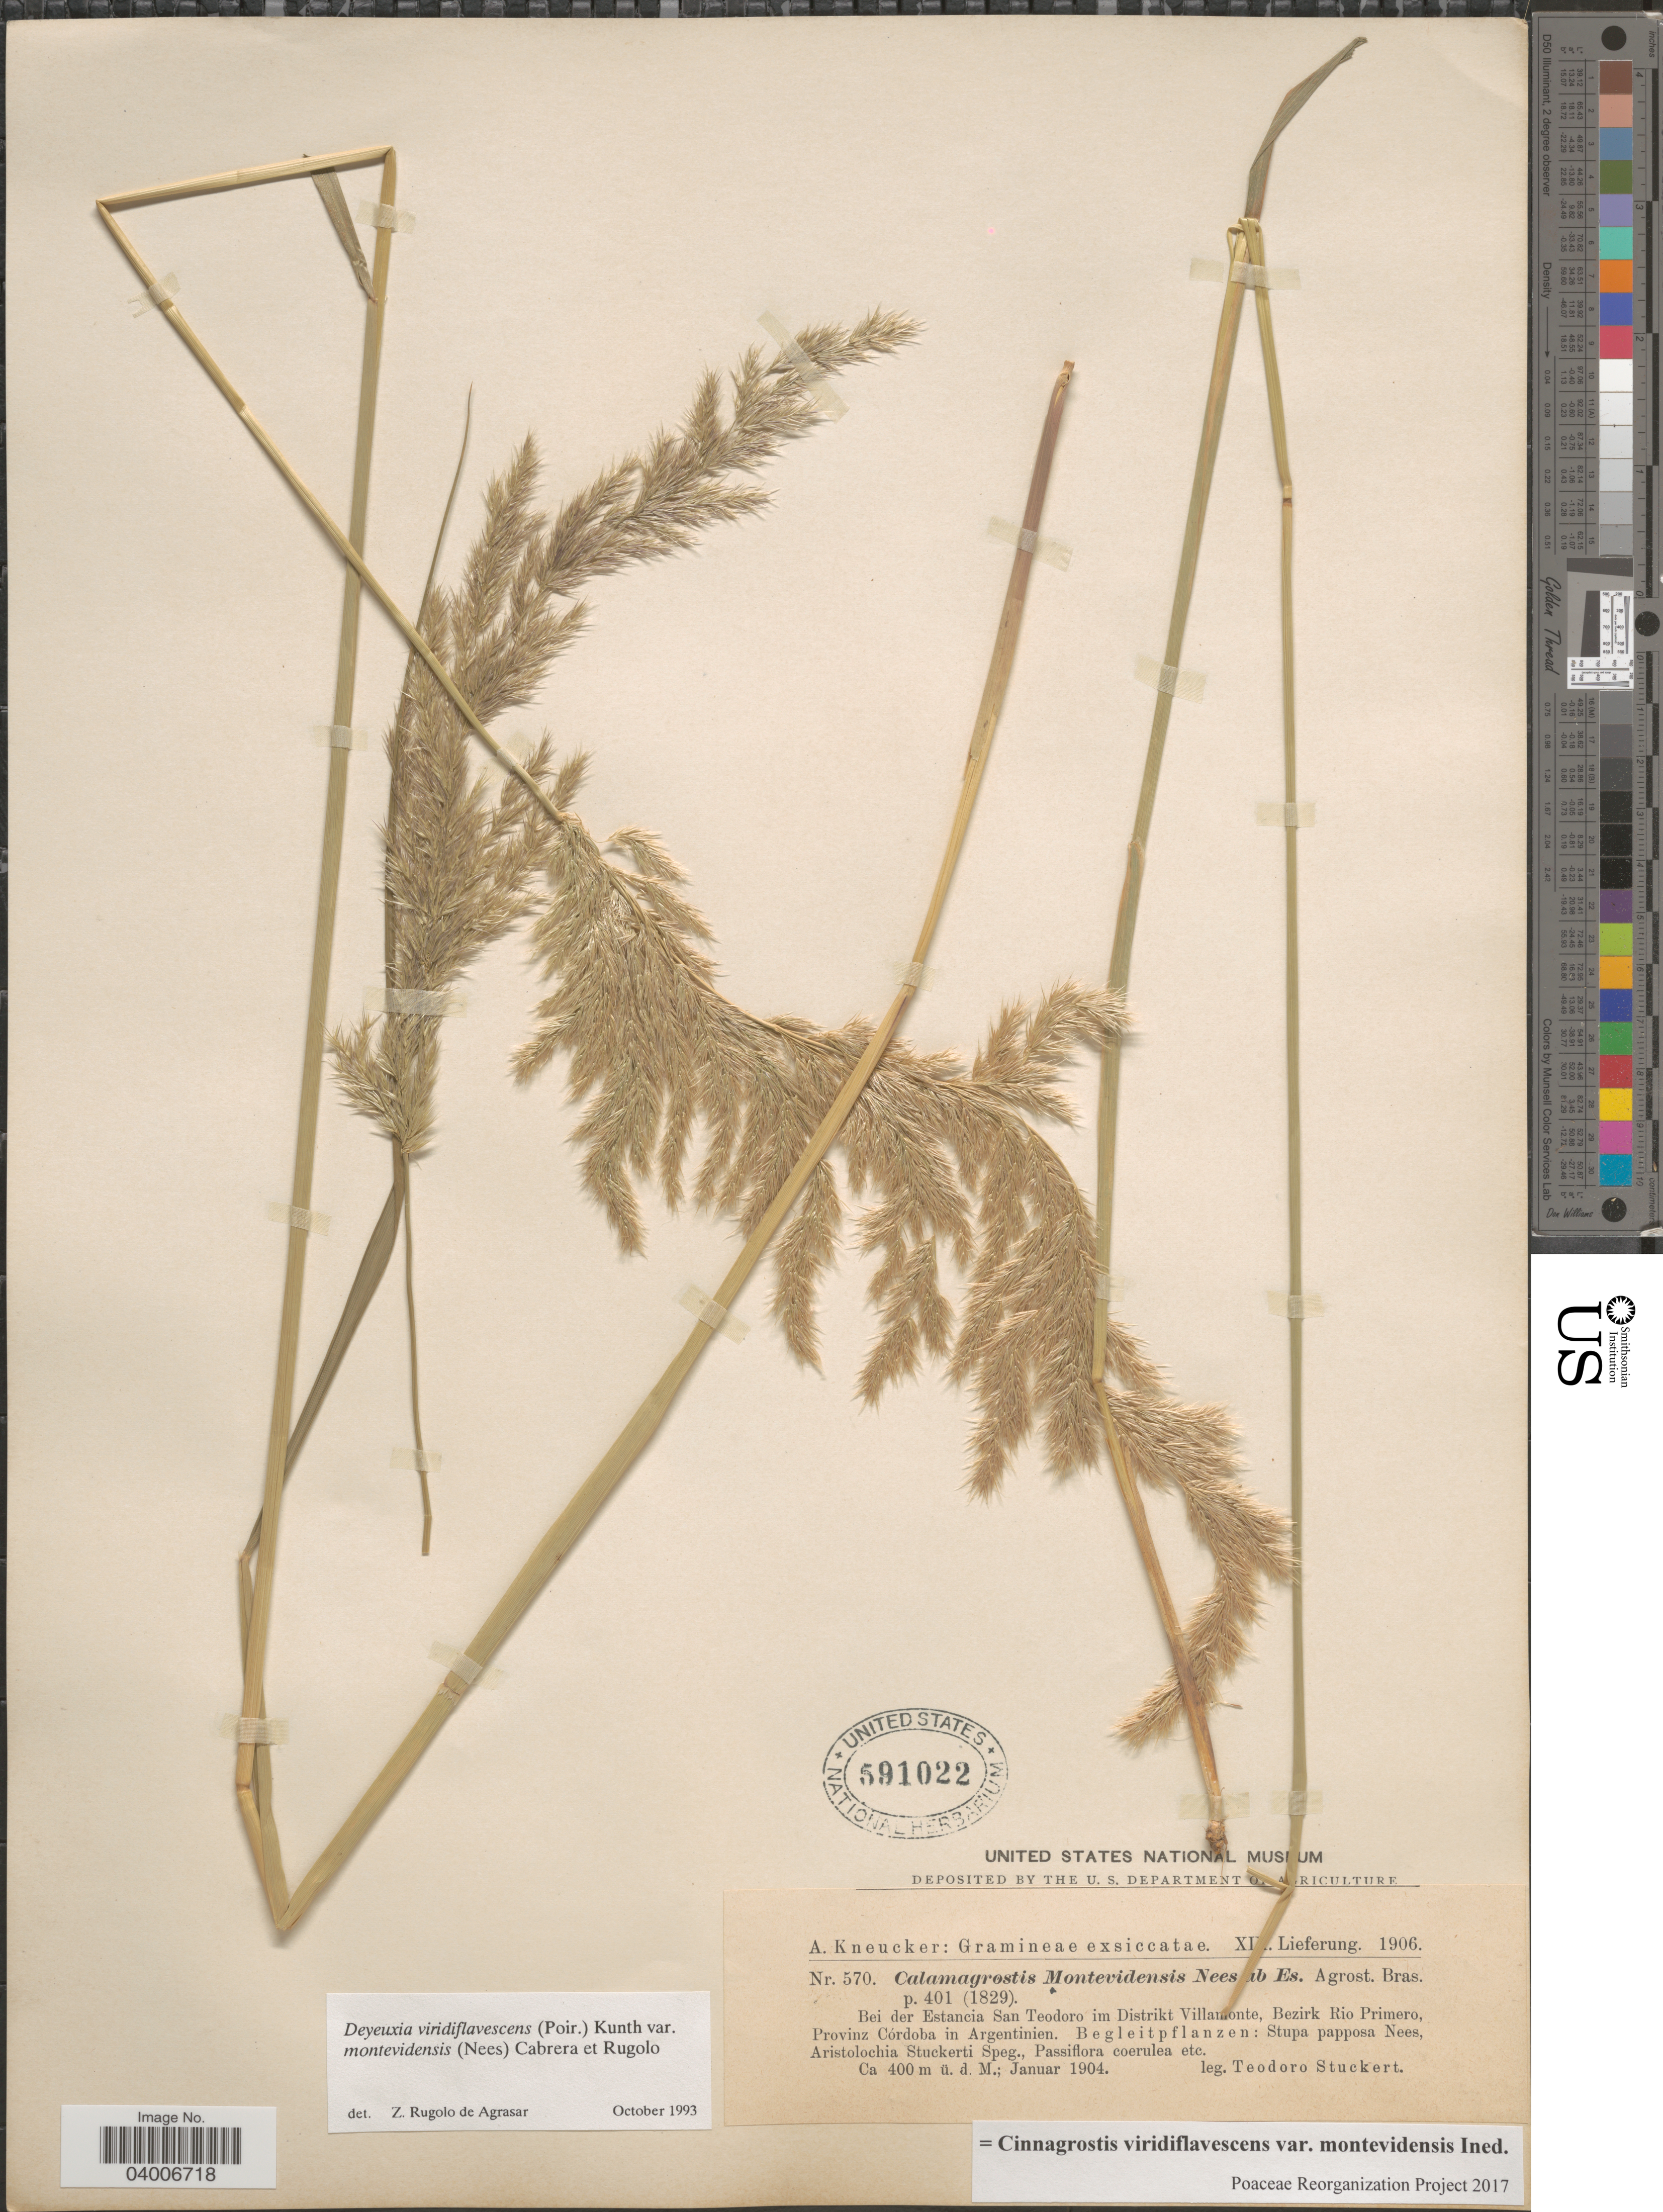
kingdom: Plantae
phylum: Tracheophyta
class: Liliopsida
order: Poales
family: Poaceae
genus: Cinnagrostis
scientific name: Cinnagrostis viridiflavescens var. montevidensis ined.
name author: (Nees) P.M. Peterson et al.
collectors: T. Stuckert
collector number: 570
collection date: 1904-01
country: Argentina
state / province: Cordoba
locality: Bei der Estancia San Teodoro im Distrikt Villamonte, Bezirk Rio Primero, Provinz Córdoba in Argentinien.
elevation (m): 400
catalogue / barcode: US 591022